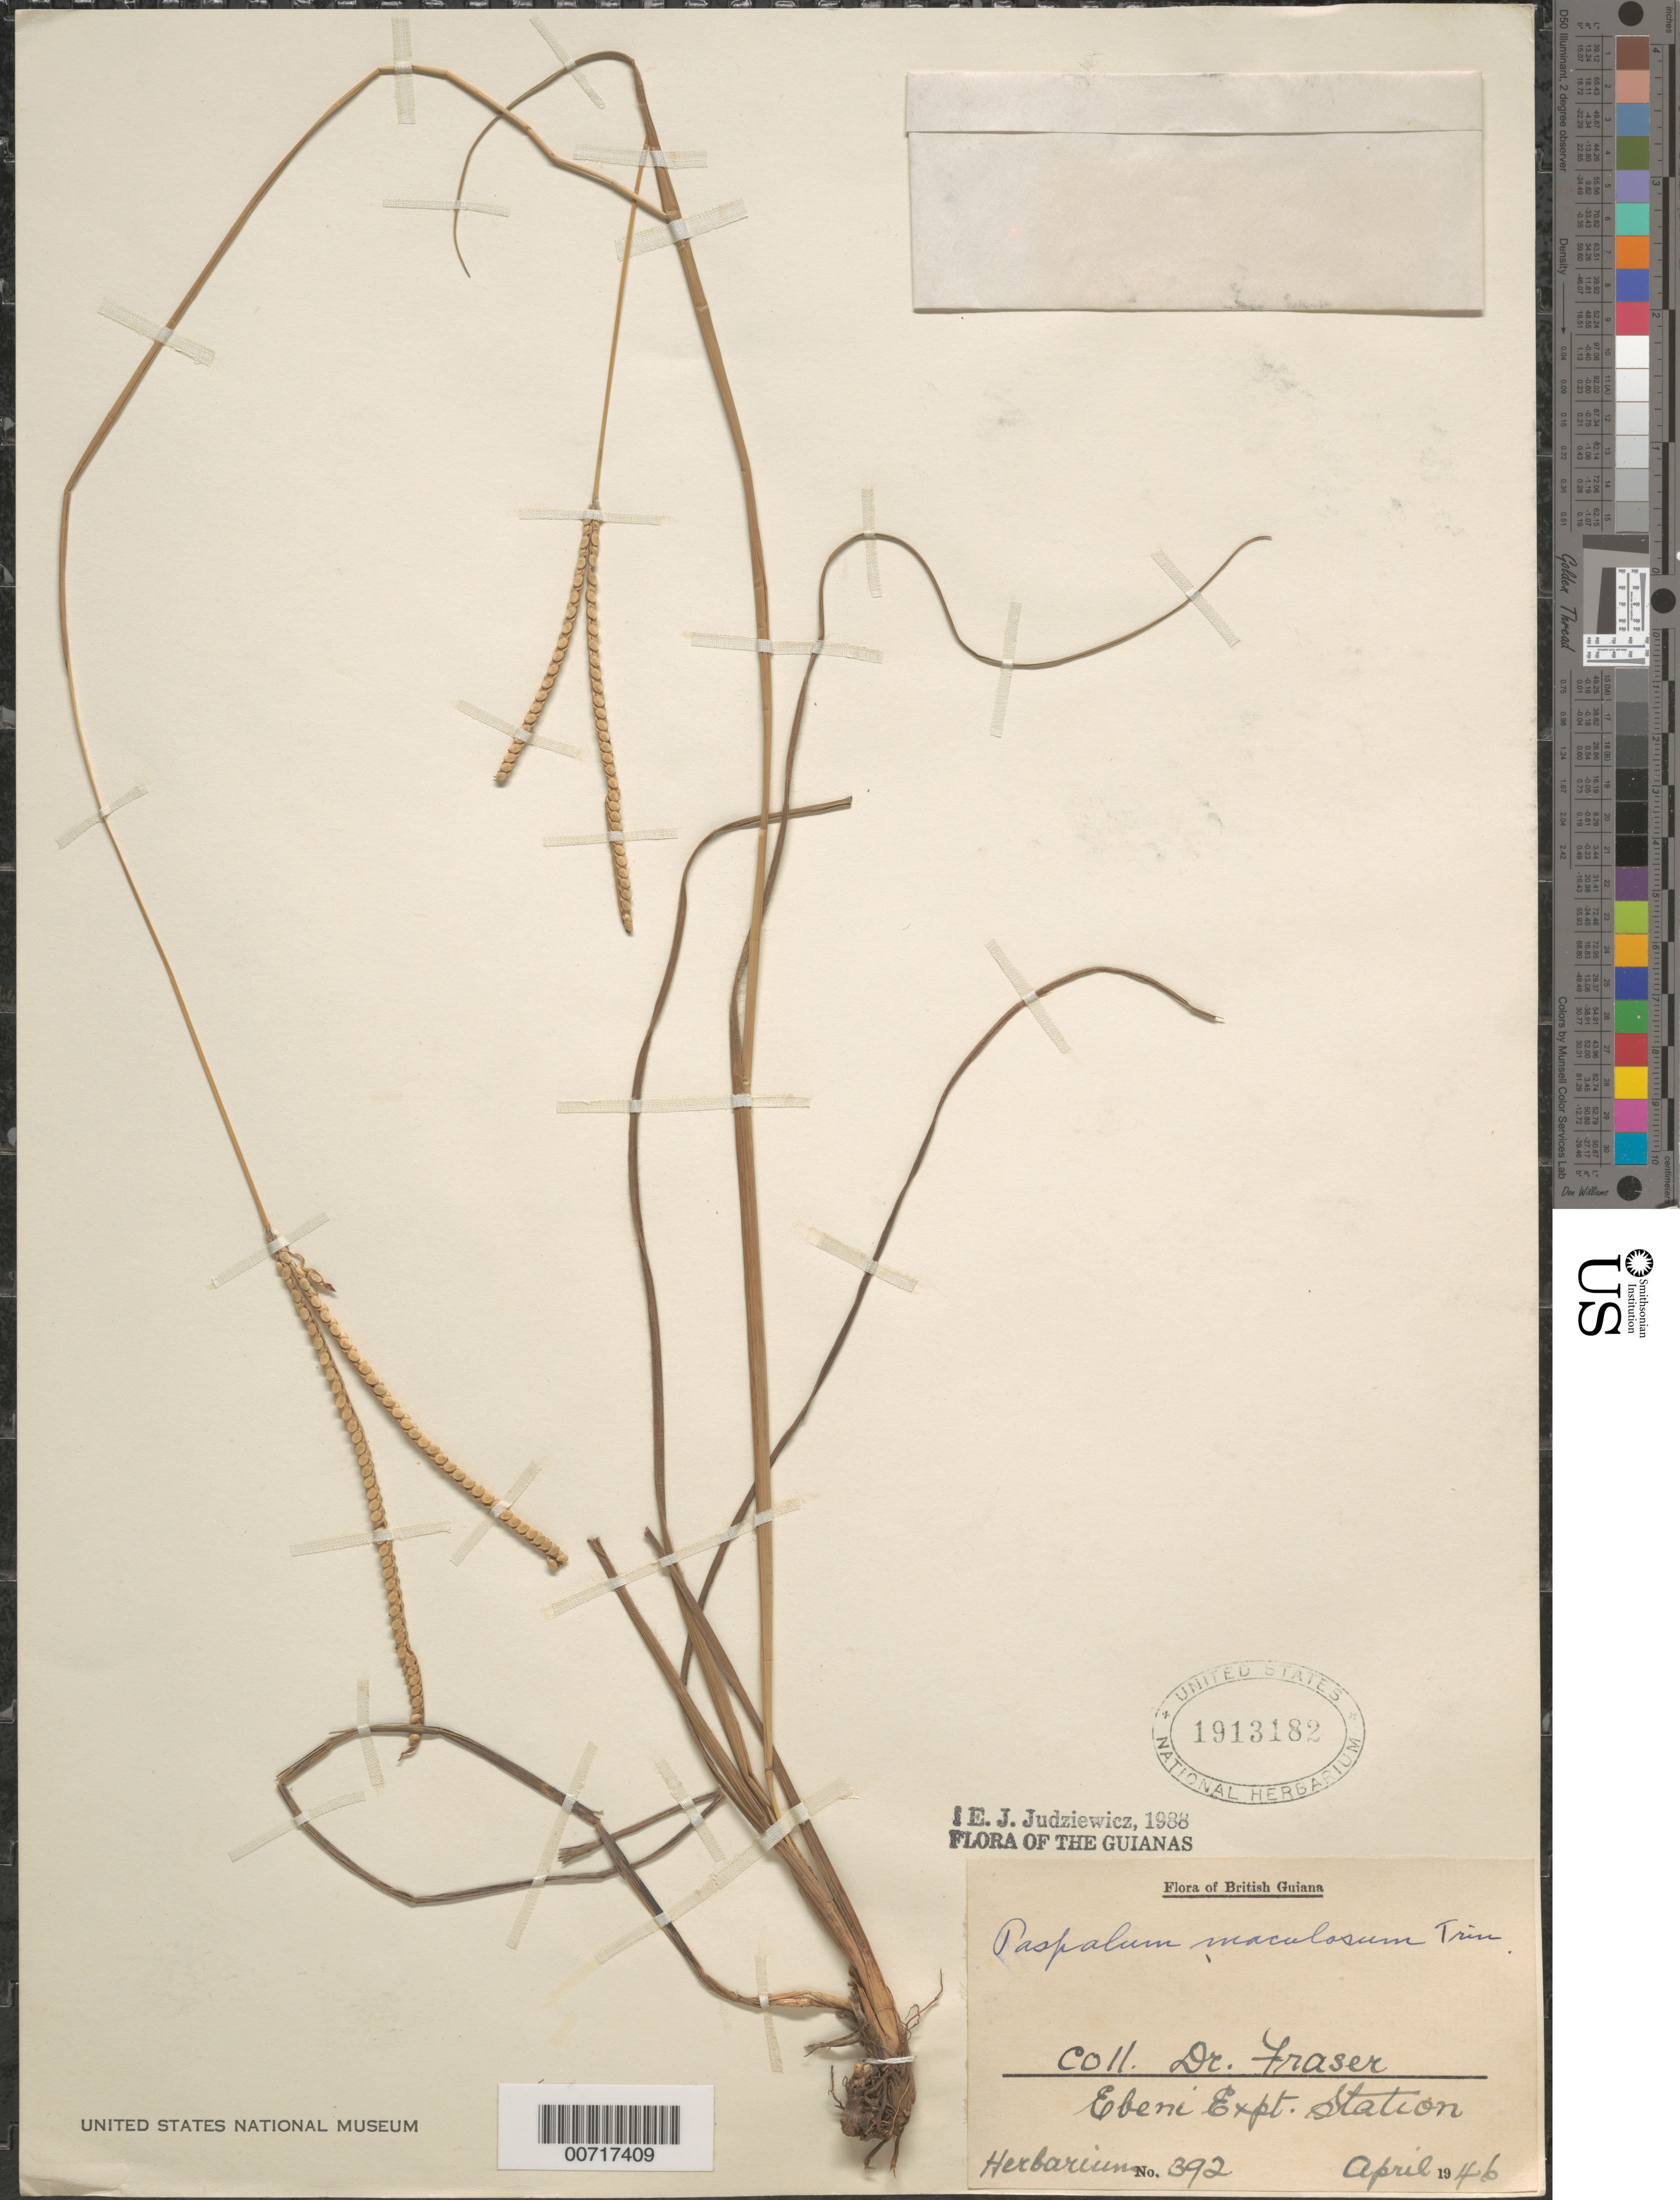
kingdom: Plantae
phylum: Tracheophyta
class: Liliopsida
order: Poales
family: Poaceae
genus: Paspalum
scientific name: Paspalum maculosum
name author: Trin.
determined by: Judziewicz, E. J.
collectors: H. Fraser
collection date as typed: Apr-46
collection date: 1946-04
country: Guyana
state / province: U. Demerara-Berbice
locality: Ebini Experimental Station, Berbice River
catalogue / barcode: US 1913182